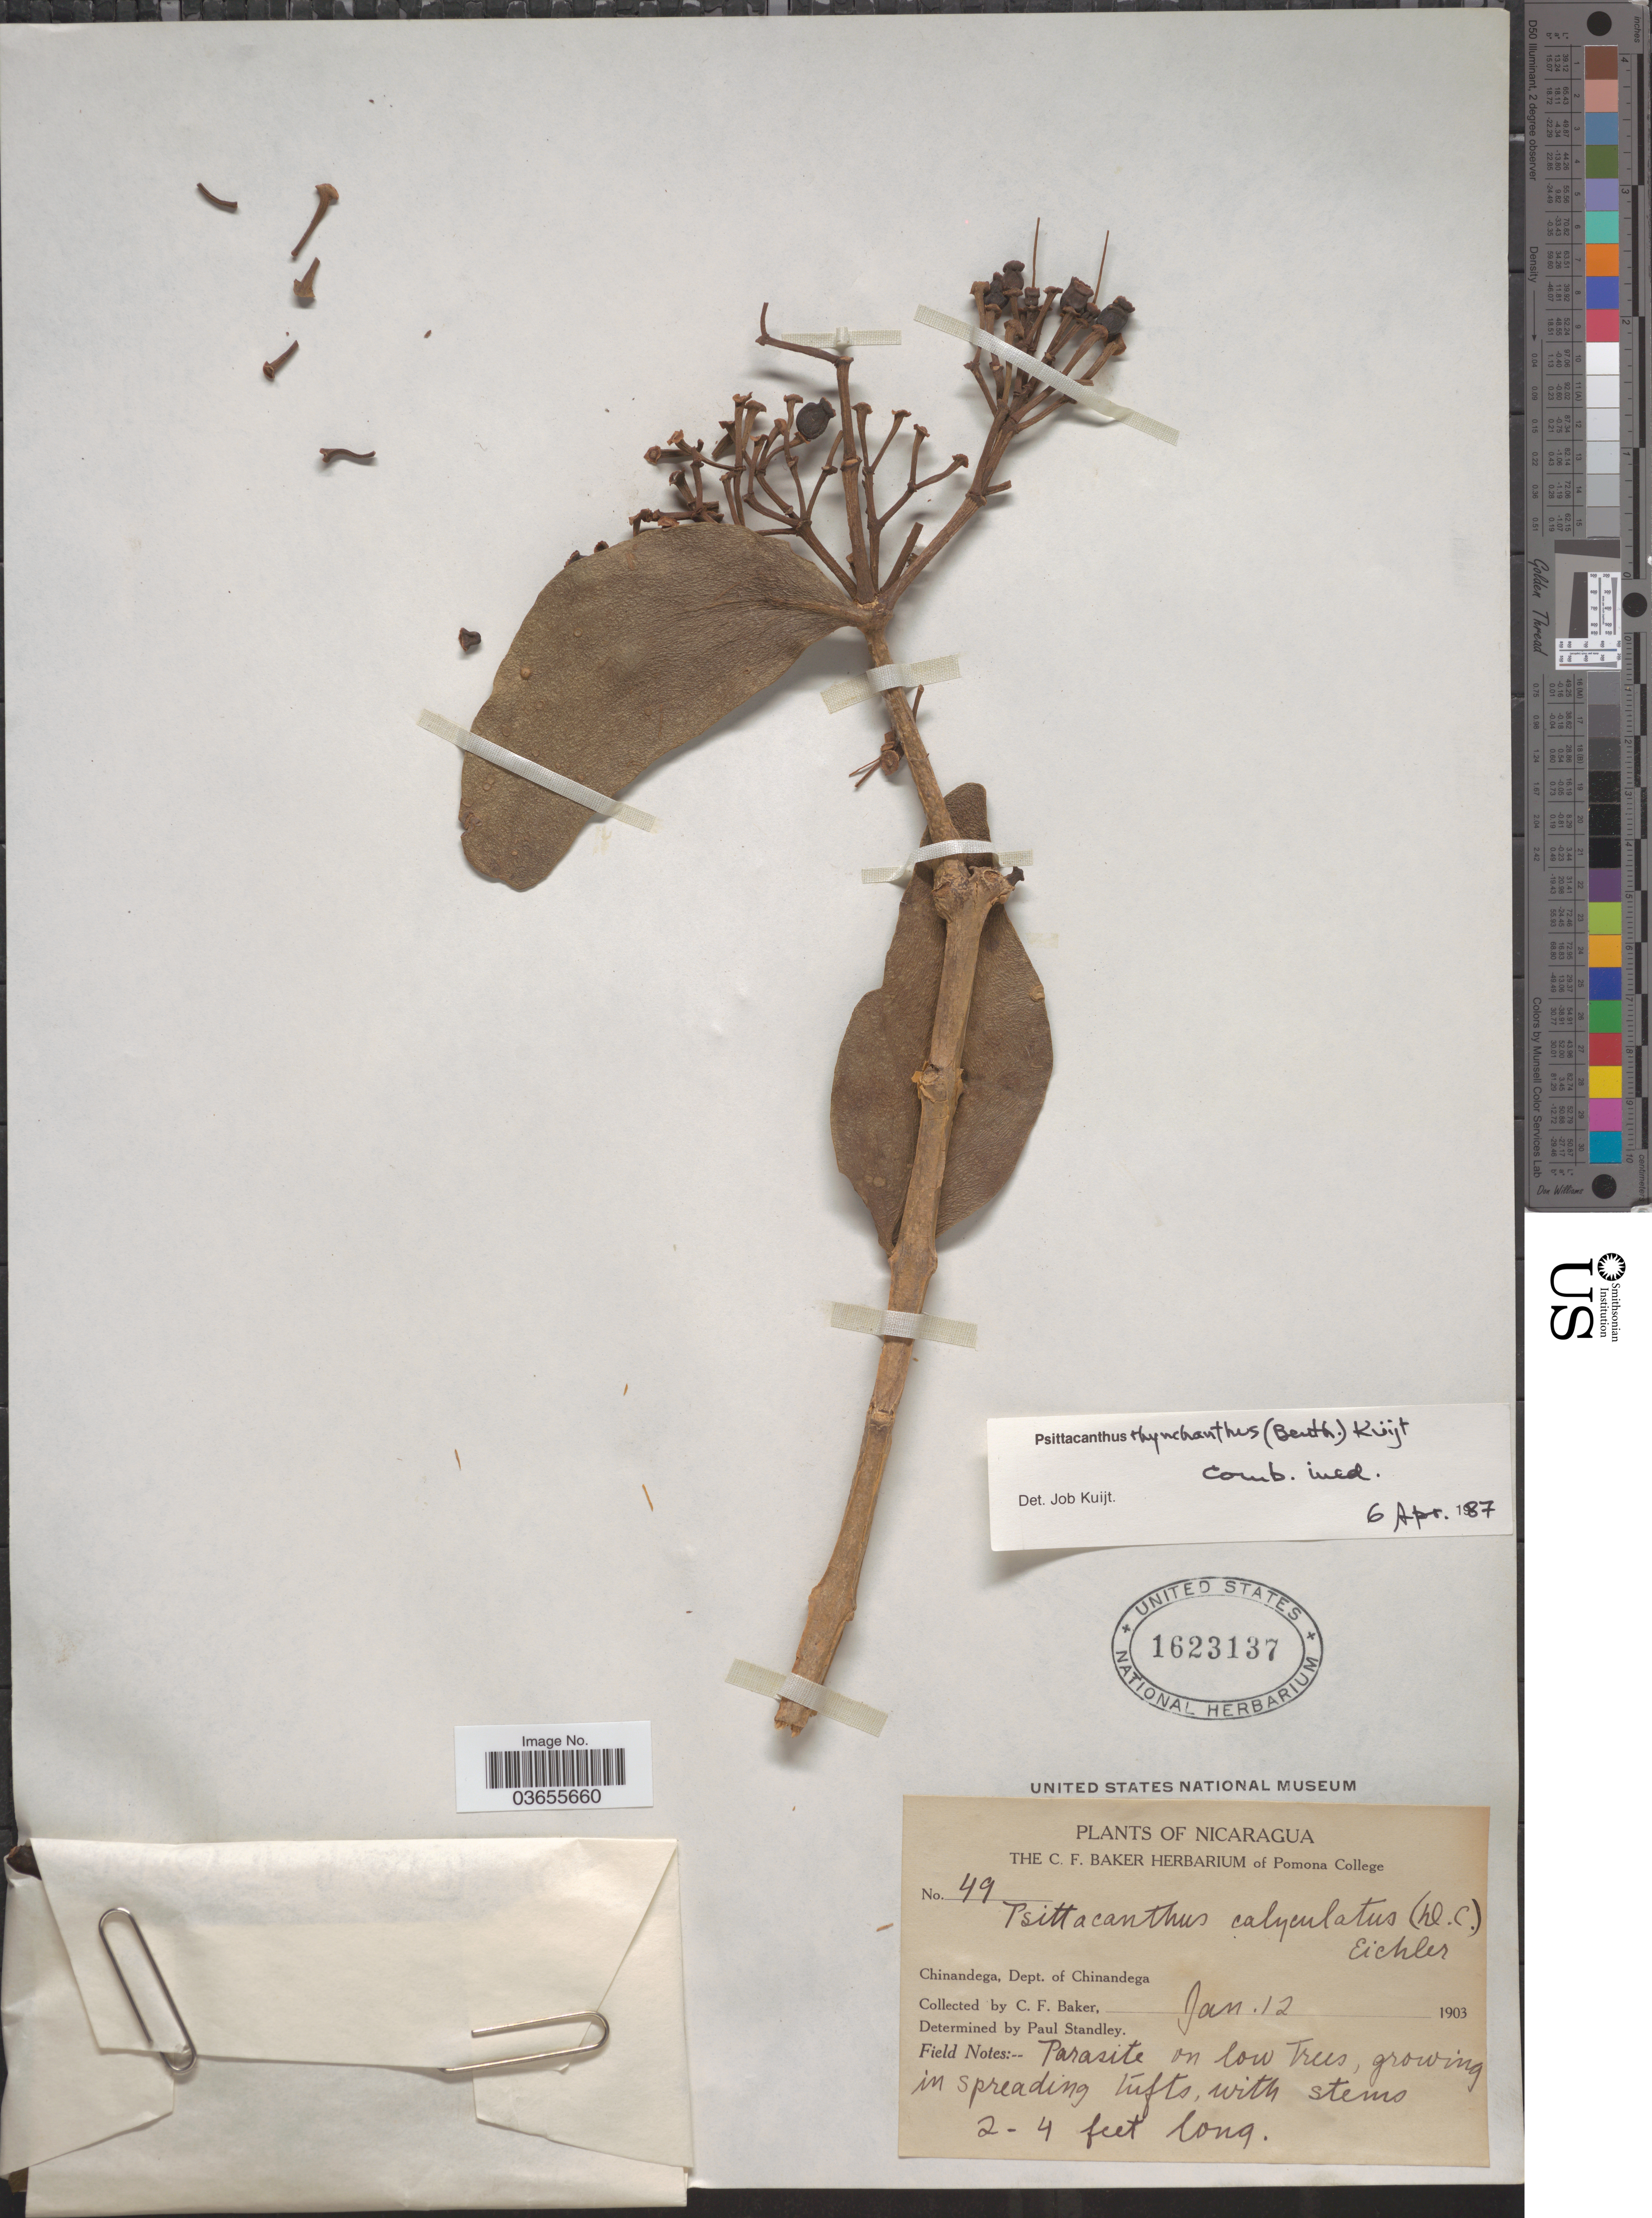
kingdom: Plantae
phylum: Tracheophyta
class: Magnoliopsida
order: Santalales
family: Loranthaceae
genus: Psittacanthus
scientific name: Psittacanthus rhynchanthus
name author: (Benth.) Kuijt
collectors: C. F. Baker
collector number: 49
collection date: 1903-01-12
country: Nicaragua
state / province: Chinandega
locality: Dept. of Chinandega.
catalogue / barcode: US 1623137